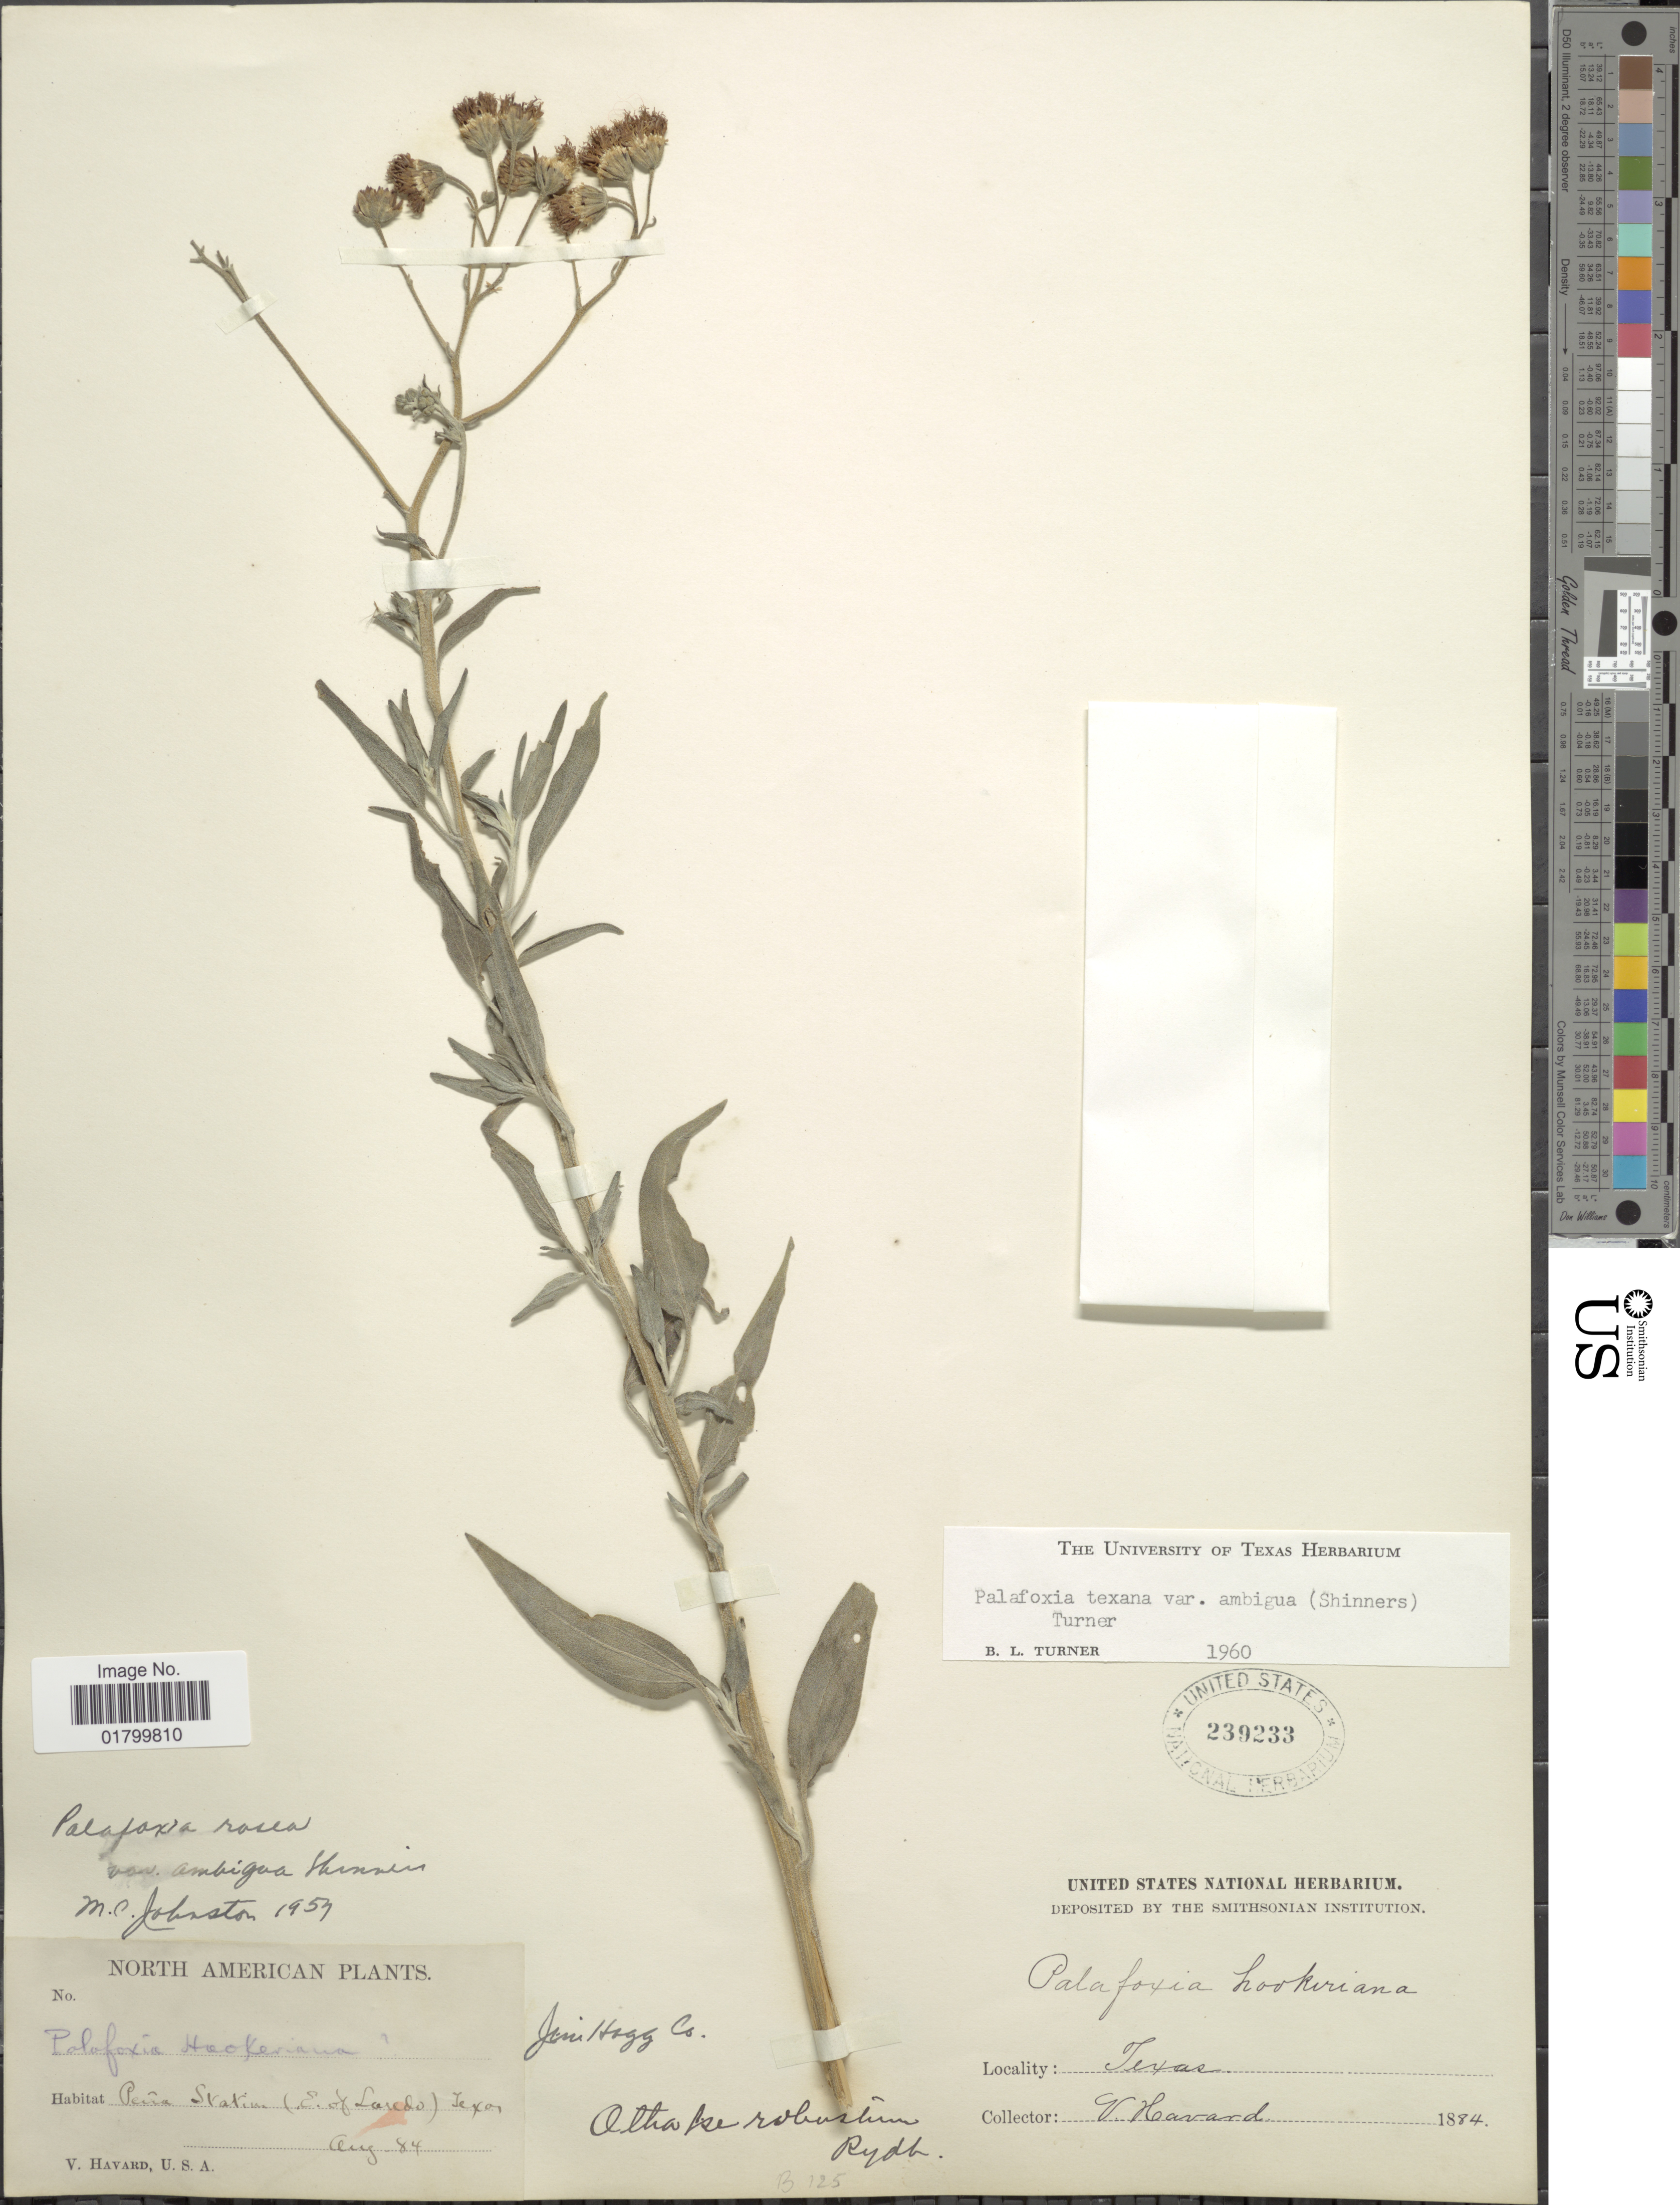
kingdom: Plantae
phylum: Tracheophyta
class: Magnoliopsida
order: Asterales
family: Asteraceae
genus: Palafoxia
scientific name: Palafoxia texana var. ambigua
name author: (Shinners) B.L. Turner & M.I. Morris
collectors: V. Havard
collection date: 1884-08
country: United States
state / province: Texas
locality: Pena Station (E. of Laredo) Texas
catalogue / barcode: US 239233